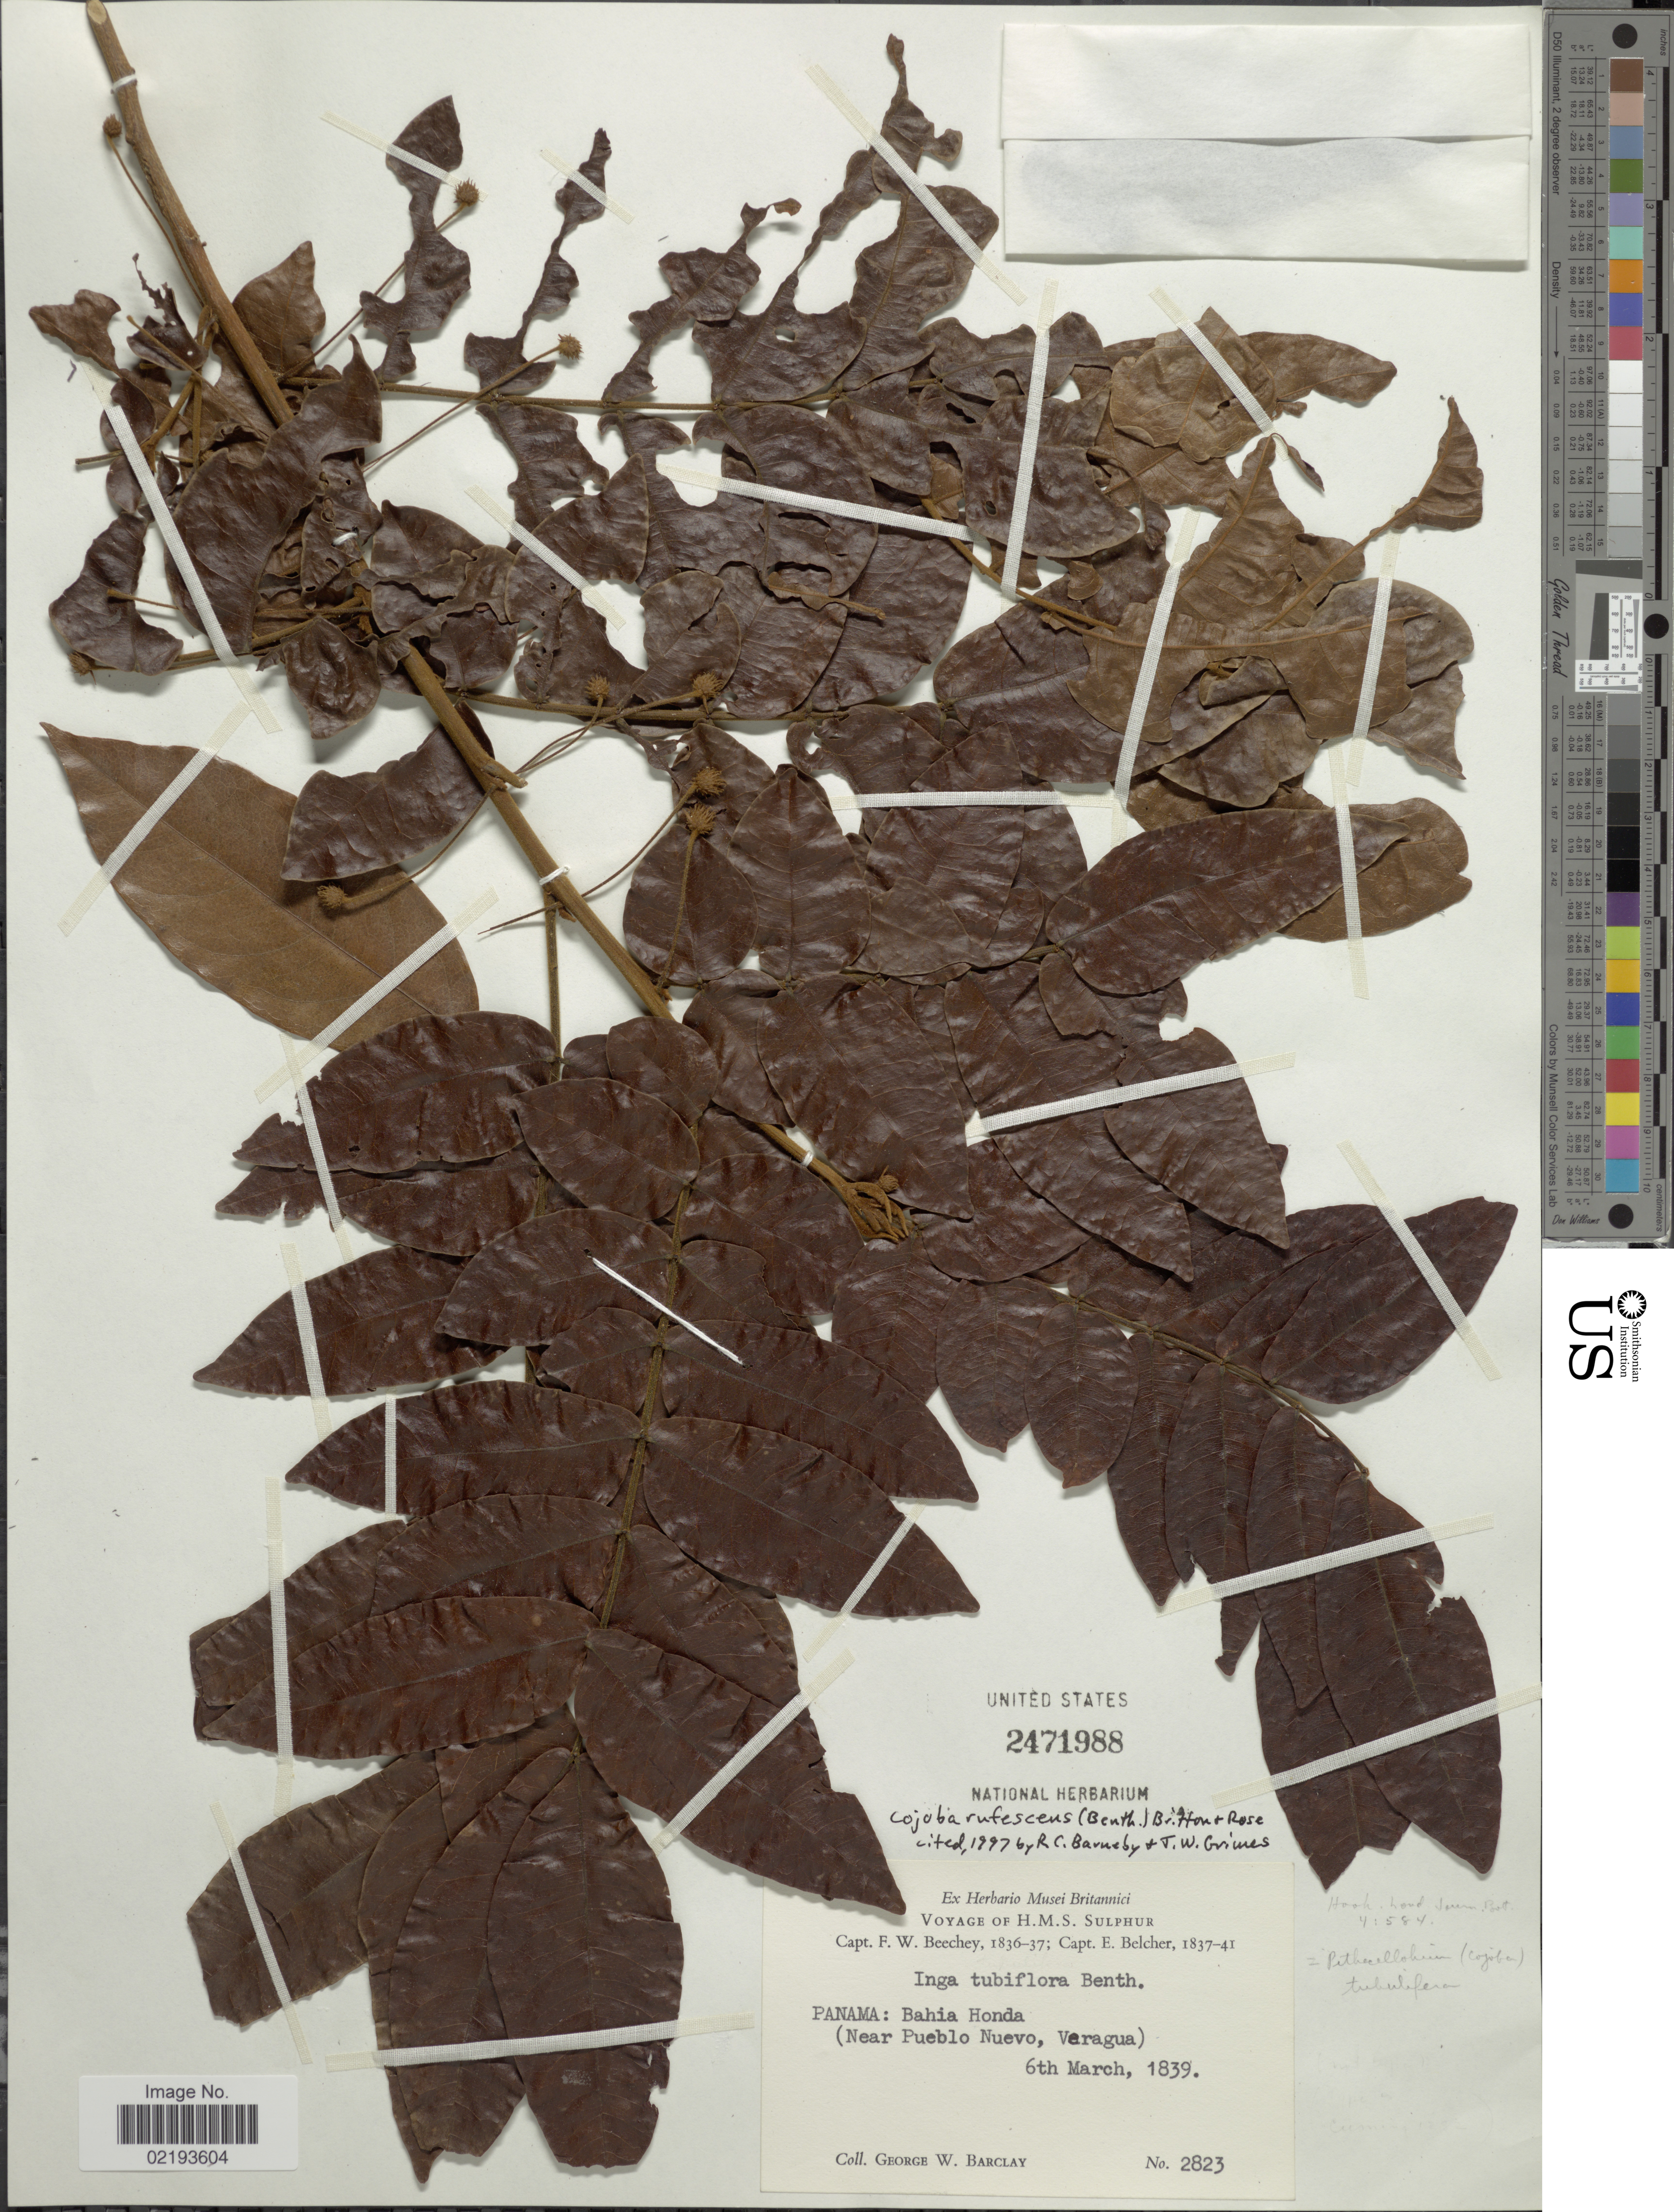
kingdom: Plantae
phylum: Tracheophyta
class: Magnoliopsida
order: Fabales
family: Fabaceae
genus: Cojoba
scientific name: Cojoba rufescens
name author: (Benth.) Britton & Rose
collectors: G. W. Barclay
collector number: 2823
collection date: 1839-03-06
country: Panama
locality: Bahia Hondo (Near Pueblo Nuevo, Veragua)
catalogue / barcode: US 2471988